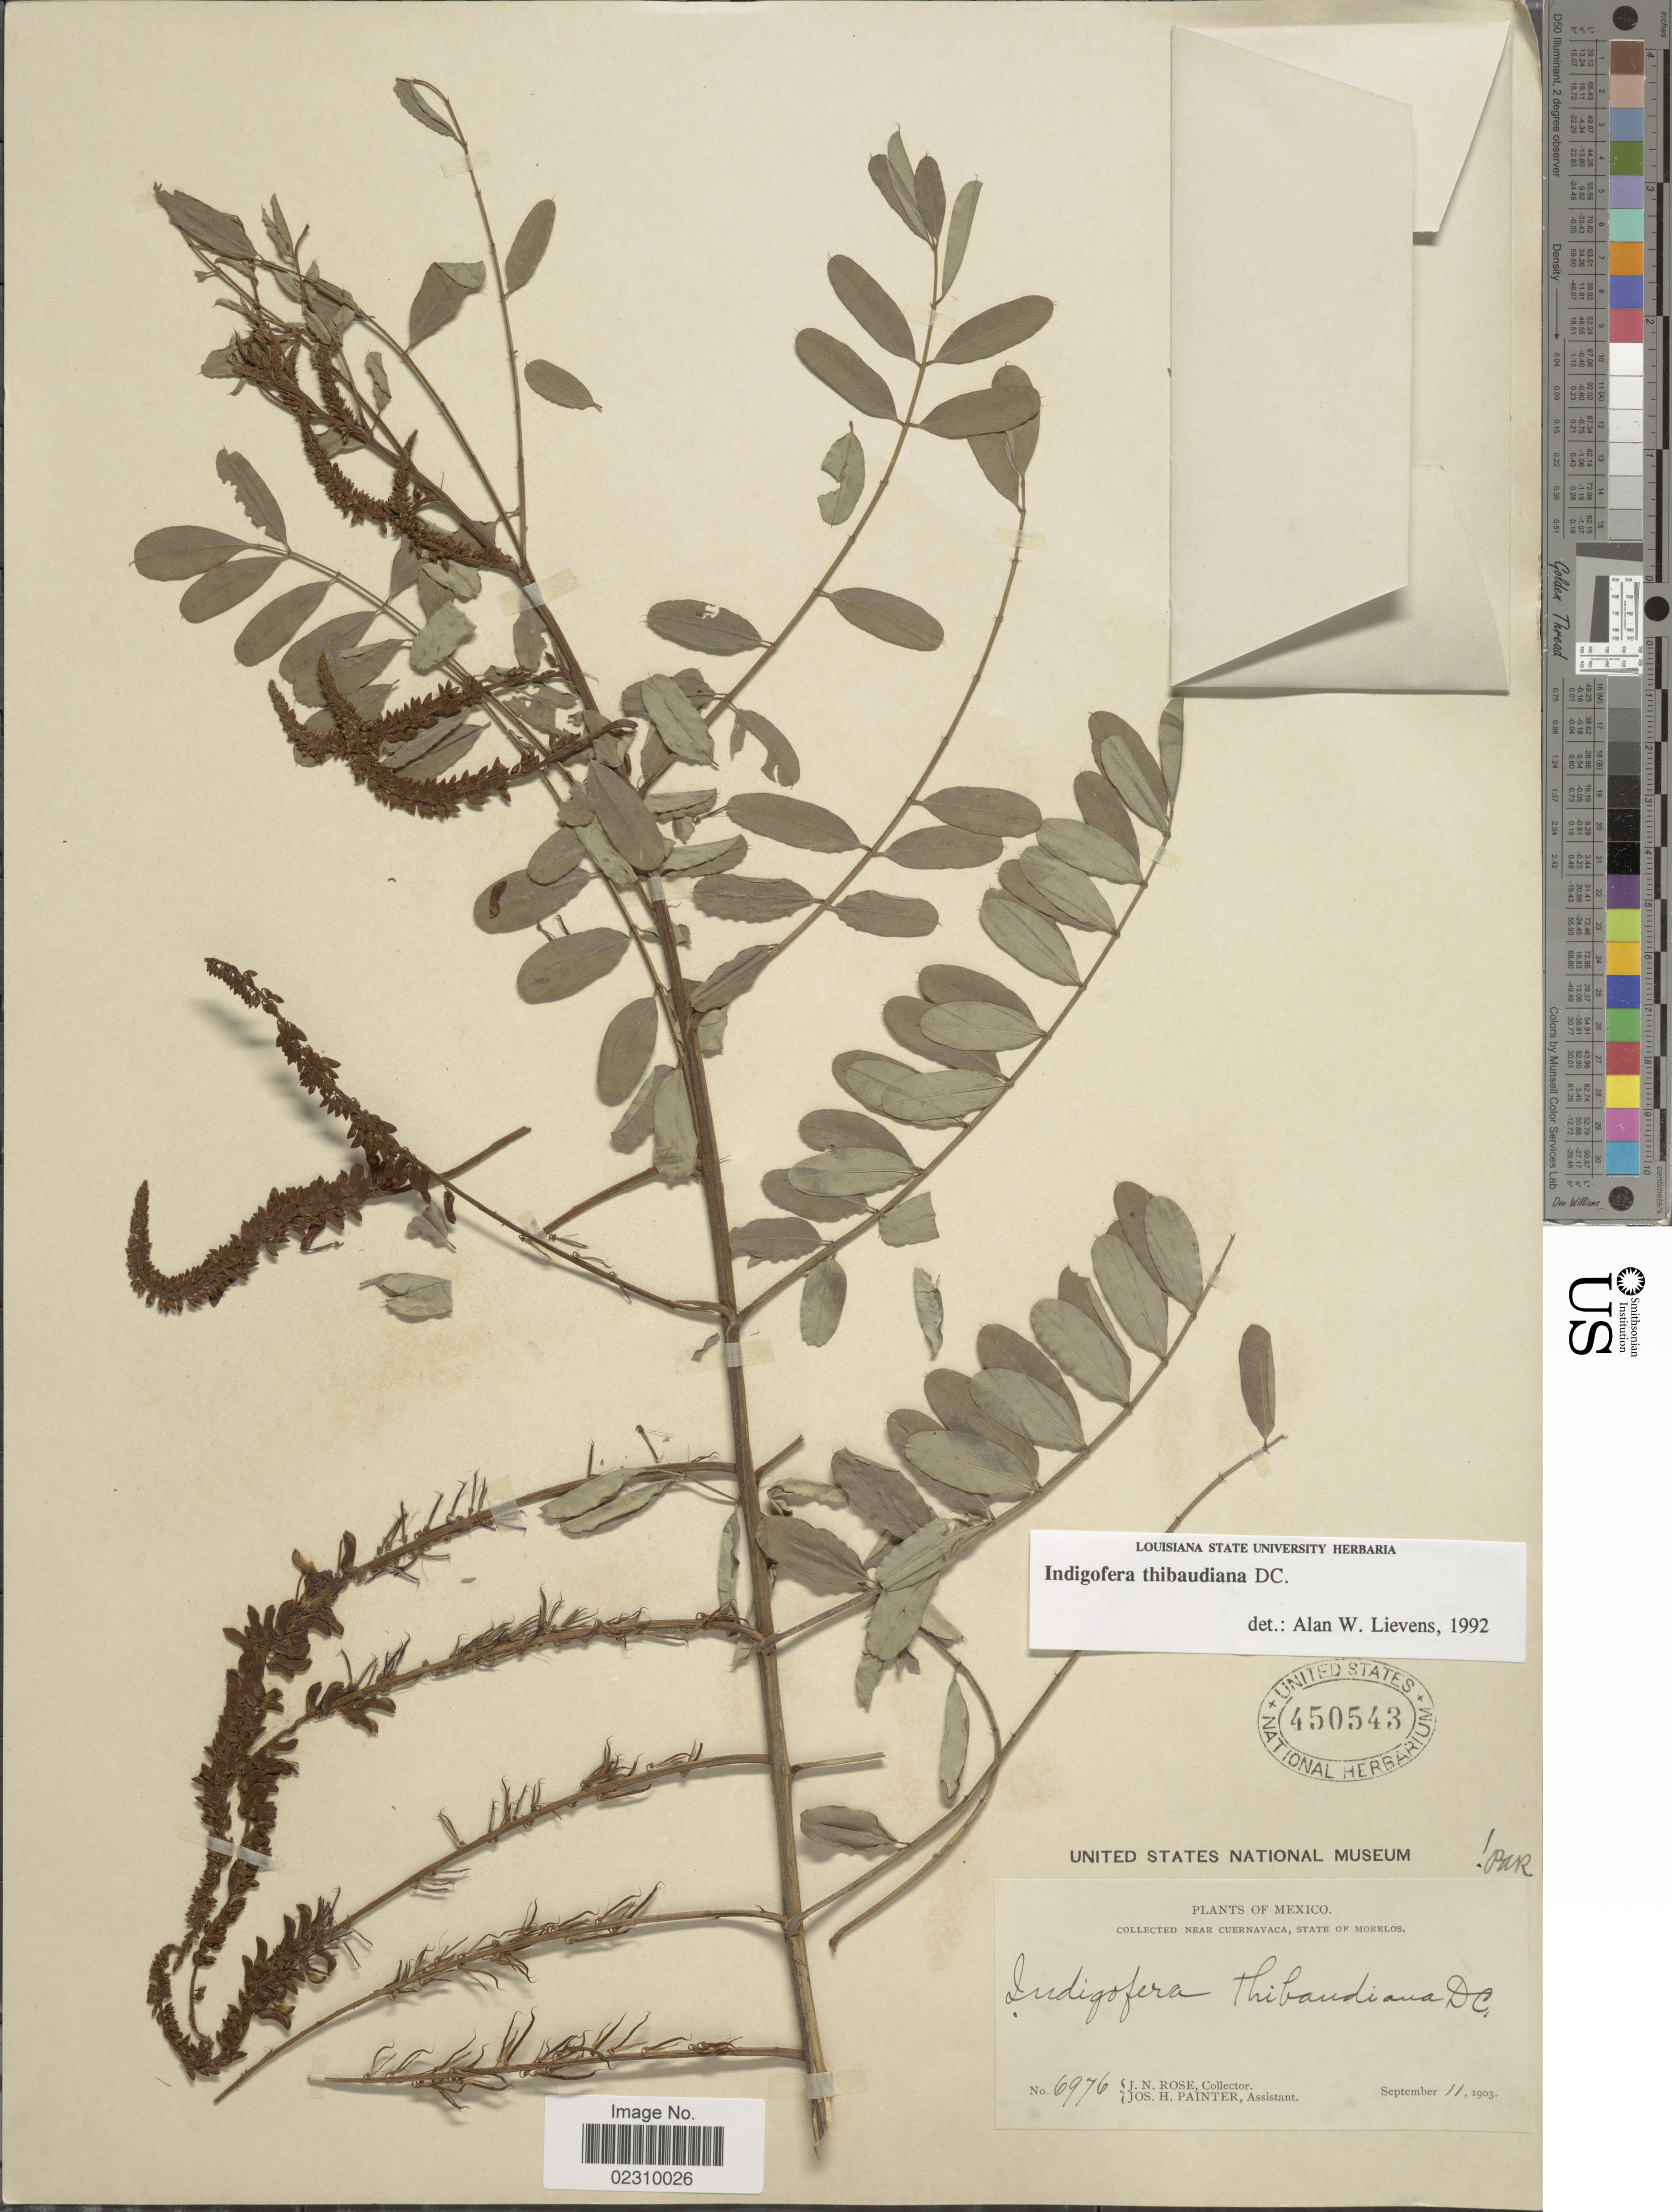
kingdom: Plantae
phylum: Tracheophyta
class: Magnoliopsida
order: Fabales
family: Fabaceae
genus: Indigofera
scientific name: Indigofera thibaudiana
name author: DC.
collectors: J. N. Rose & J. H. Painter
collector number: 6976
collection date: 1903-09-11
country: Mexico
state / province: Morelos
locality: Near Cuernavaca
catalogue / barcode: US 450543